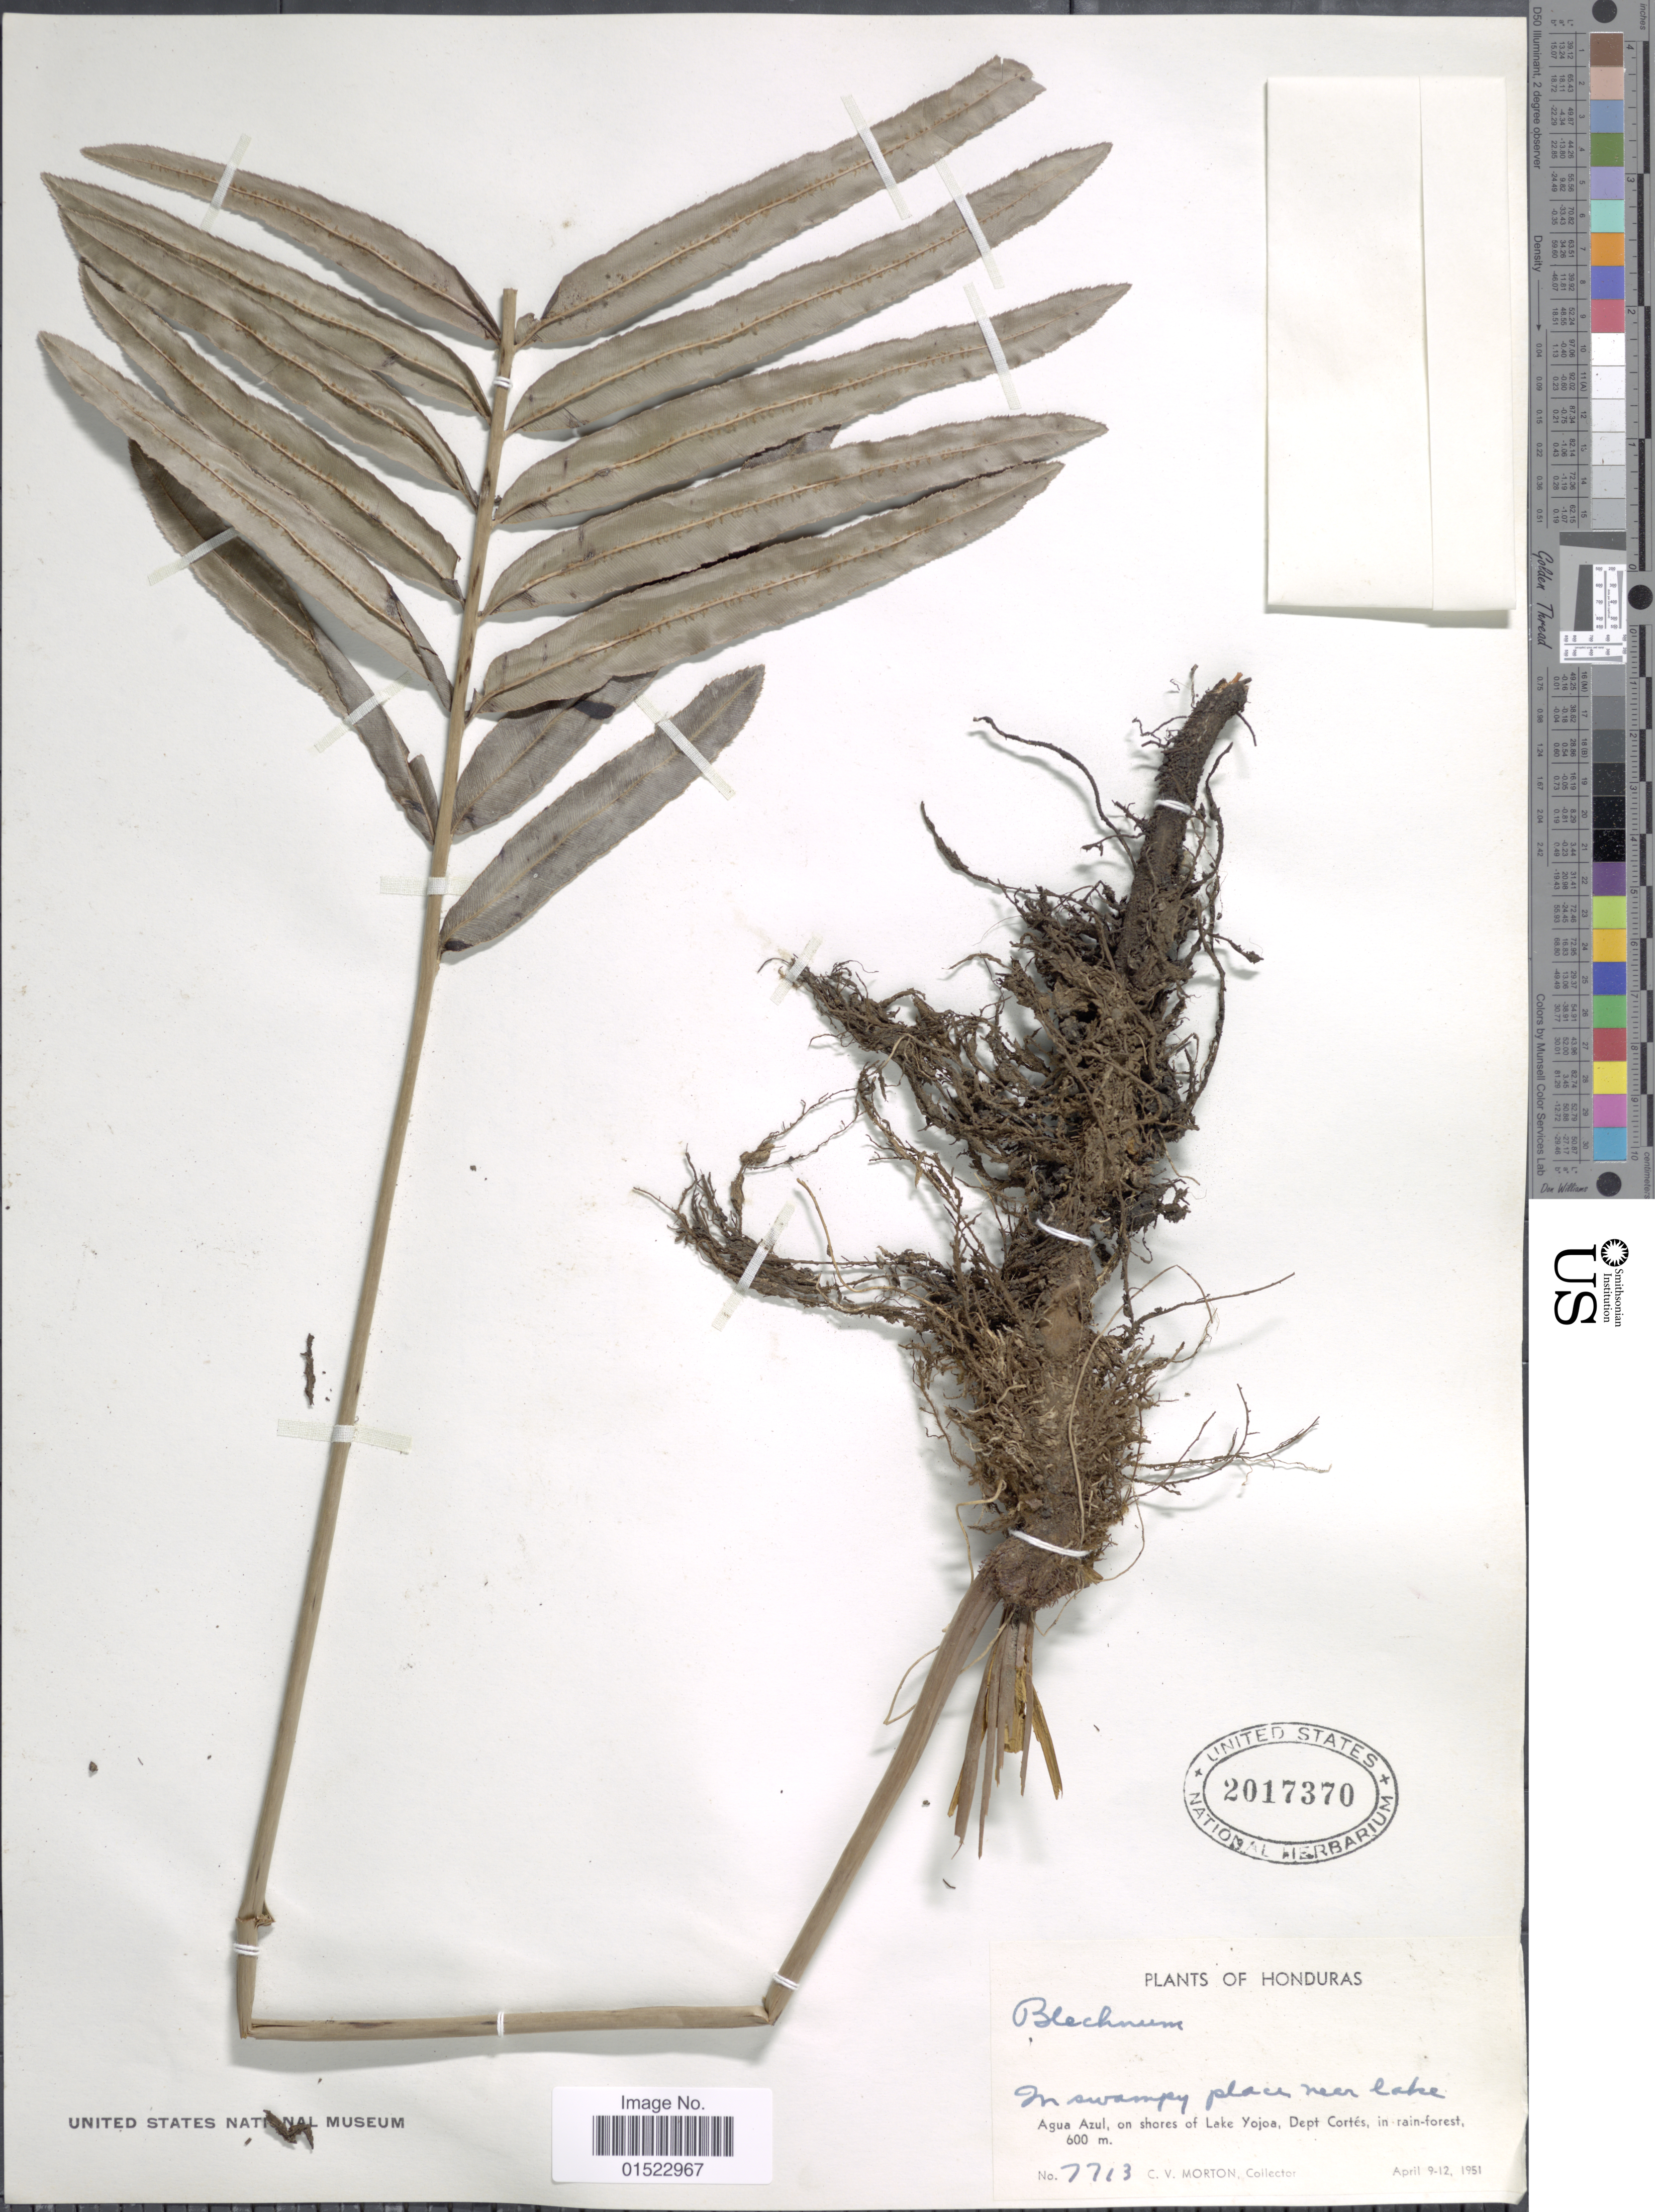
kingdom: Plantae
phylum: Tracheophyta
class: Polypodiopsida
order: Polypodiales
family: Blechnaceae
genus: Telmatoblechnum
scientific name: Telmatoblechnum serrulatum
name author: (Rich.) Perrie et al.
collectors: C. V. Morton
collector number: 7713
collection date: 1951-04-09/1951-04-12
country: Honduras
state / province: Cortés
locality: Agua Azul, on shores of Lake Yojoa, Dept. Cortés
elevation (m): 600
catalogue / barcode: US 2017370